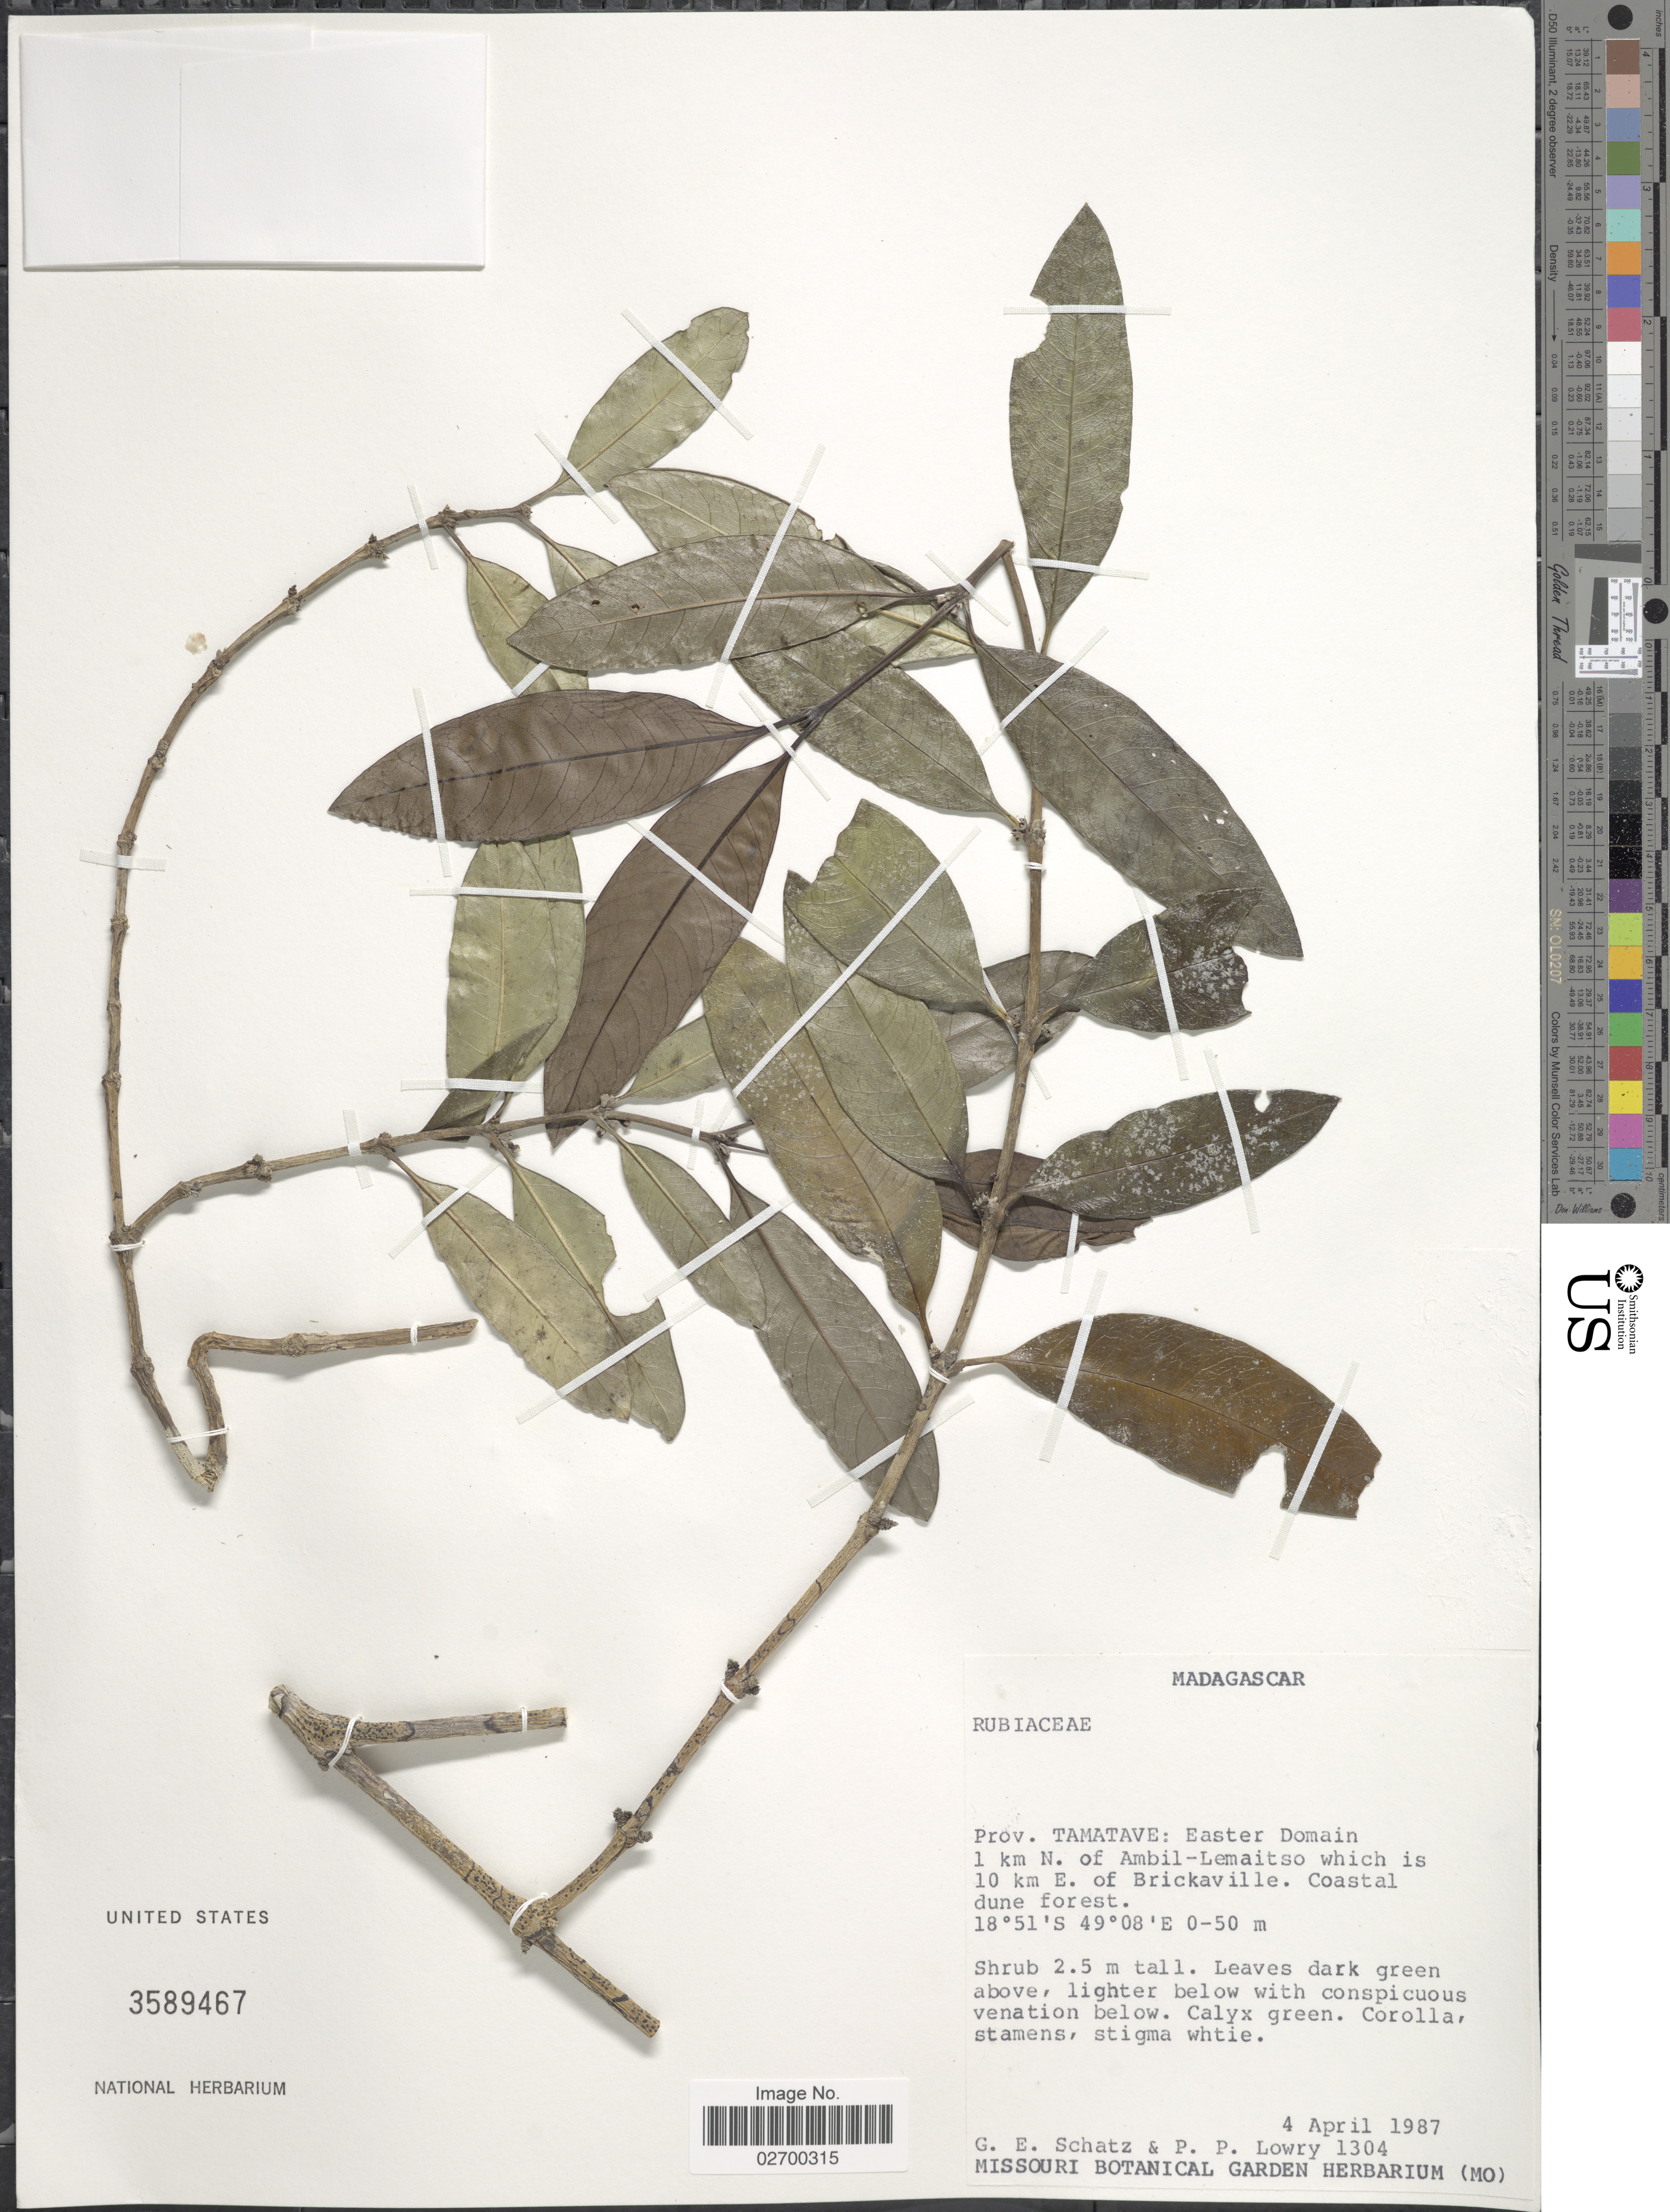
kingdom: Plantae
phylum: Tracheophyta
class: Magnoliopsida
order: Gentianales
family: Rubiaceae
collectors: G. Schatz & P. Lowry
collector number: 1304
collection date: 1987-04-04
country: Madagascar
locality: Prov. Tamatave: Easter Domain 1 km N. of Ambil-Lemaitso which is 10 km E. of Brickaville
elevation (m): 0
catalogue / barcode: US 3589467